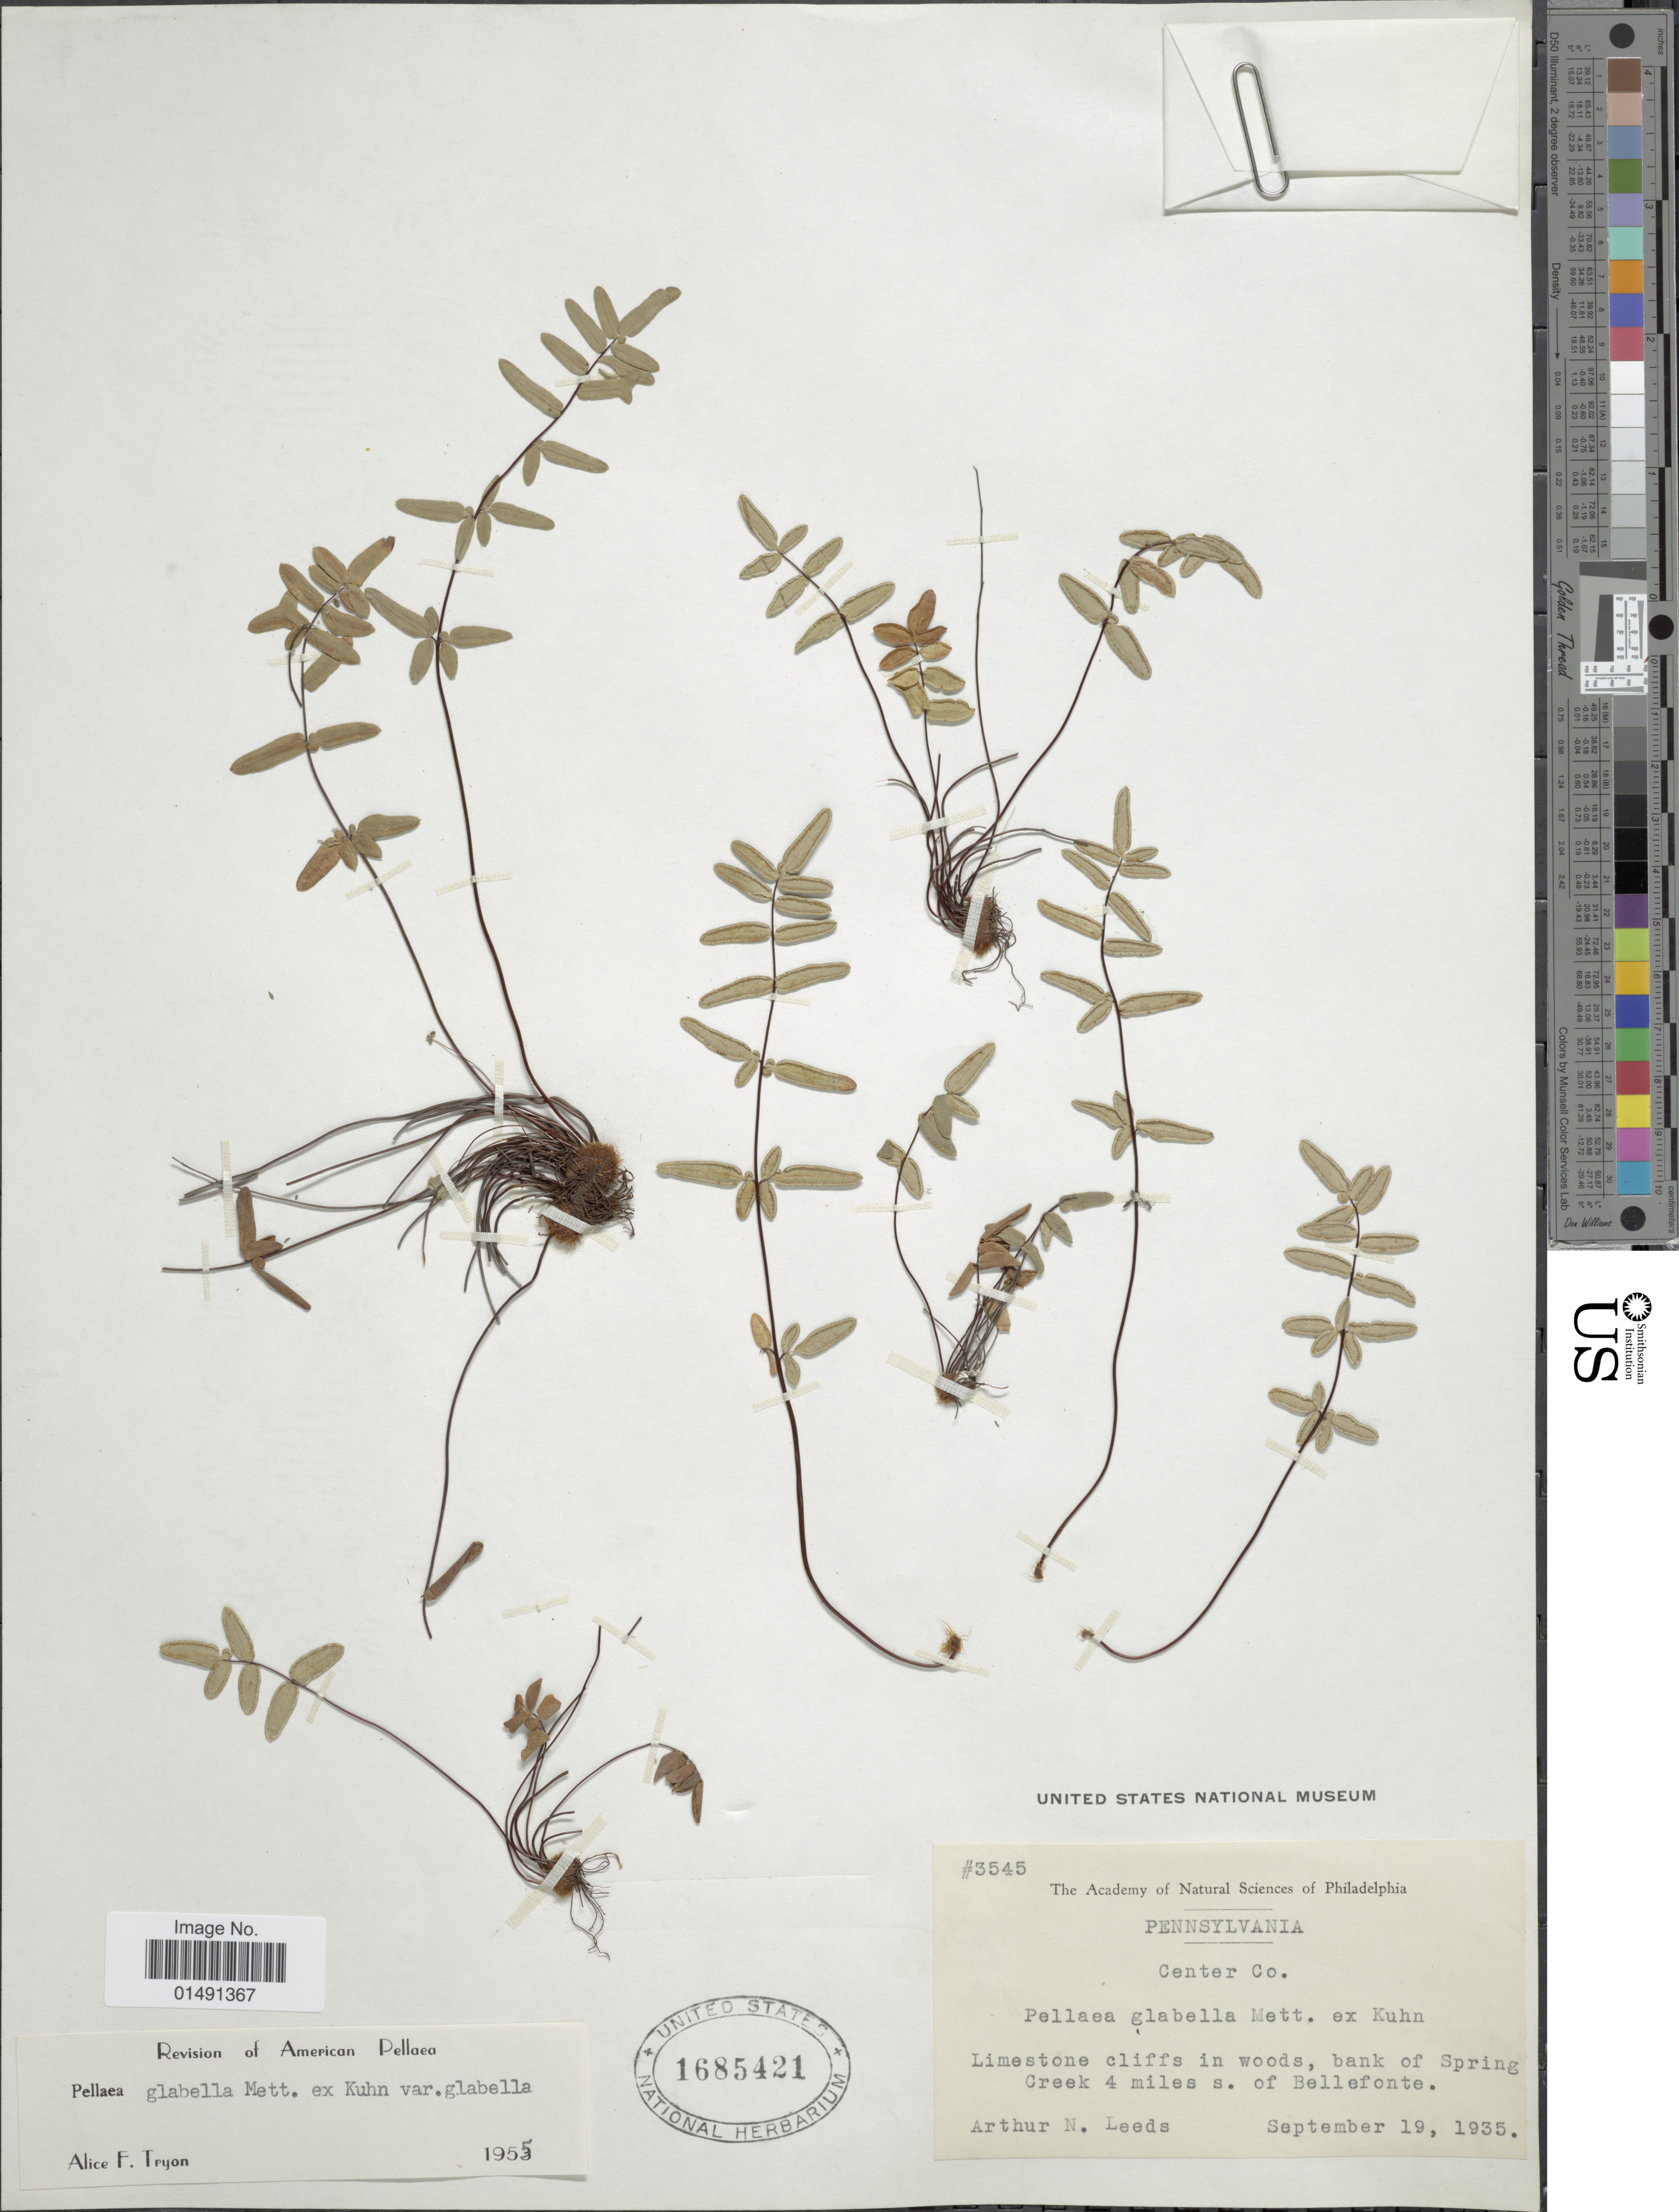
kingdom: Plantae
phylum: Tracheophyta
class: Polypodiopsida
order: Polypodiales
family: Pteridaceae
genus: Pellaea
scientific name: Pellaea glabella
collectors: A. N. Leeds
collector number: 3545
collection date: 1935-09-19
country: United States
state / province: Pennsylvania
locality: Center Co. Limestone cliffs in woods, bank of Spring Creek 4 miles s. of Bellefonte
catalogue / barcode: US 1685421